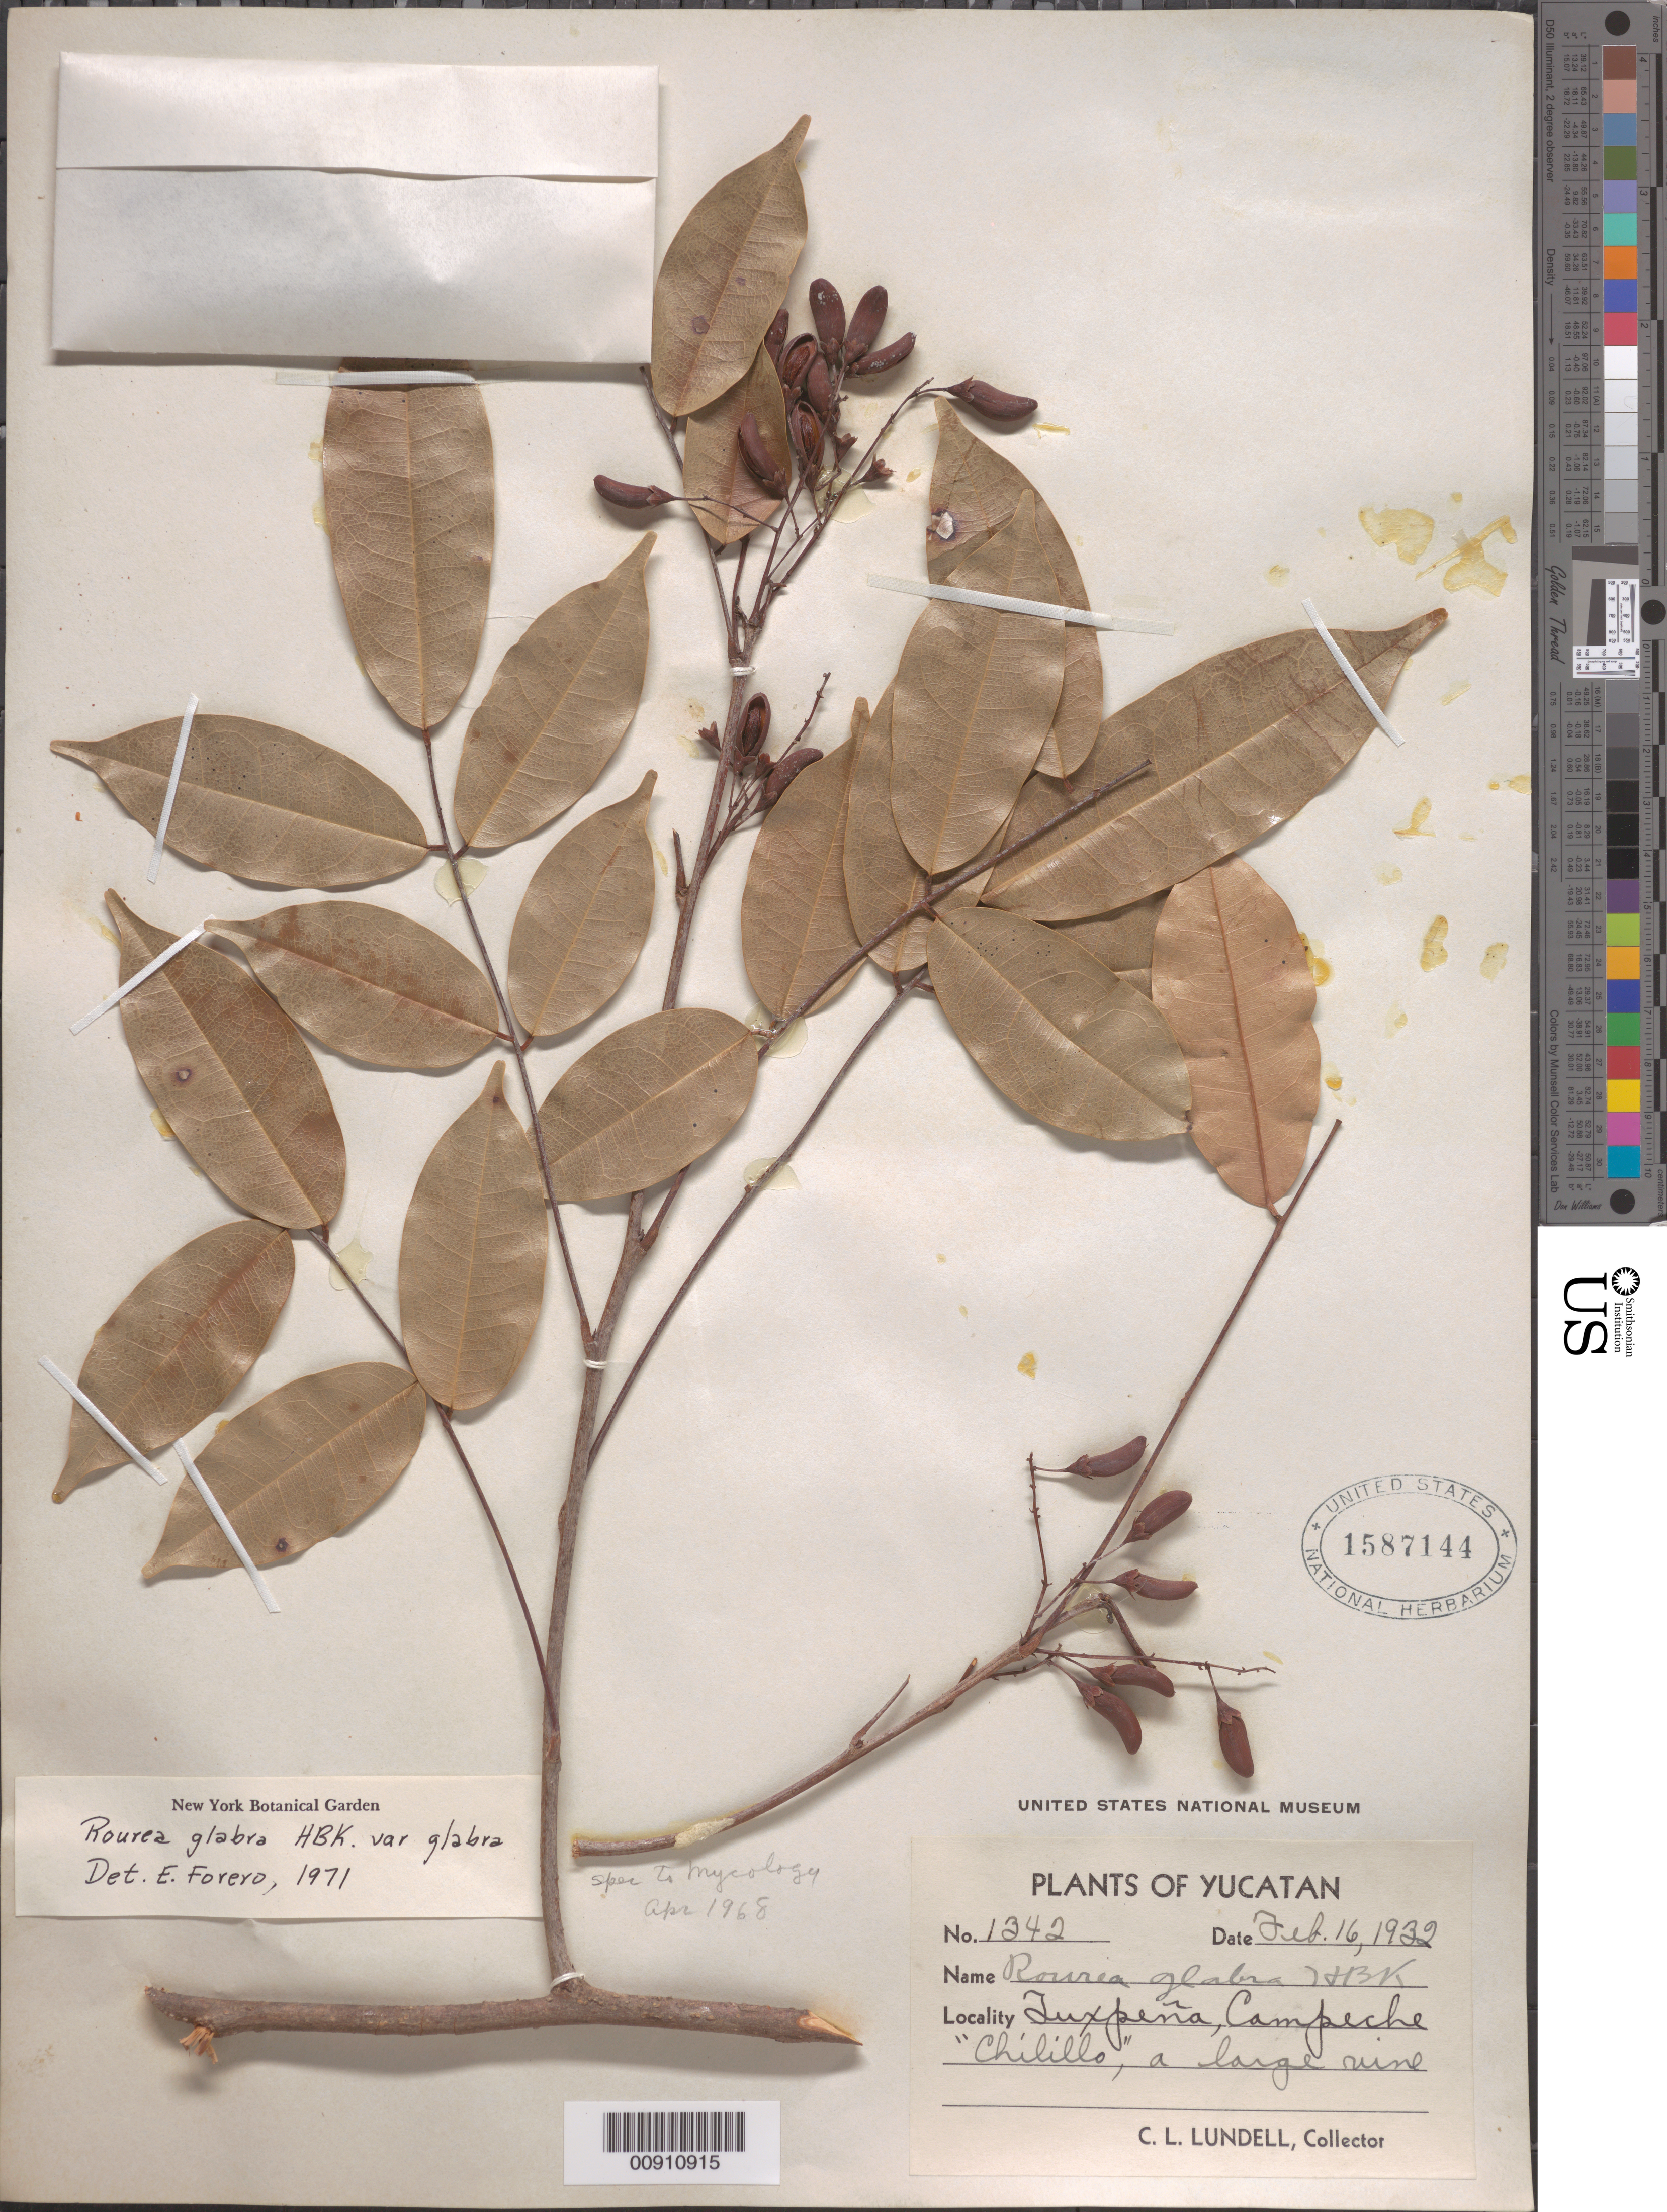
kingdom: Plantae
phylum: Tracheophyta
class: Magnoliopsida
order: Oxalidales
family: Connaraceae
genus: Rourea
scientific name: Rourea glabra var. glabra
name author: Kunth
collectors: C. L. Lundell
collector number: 1342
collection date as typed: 16 Feb 1932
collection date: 1932-02-16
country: Mexico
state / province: Campeche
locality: Tuxpeña, Campeche.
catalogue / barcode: US 1587144